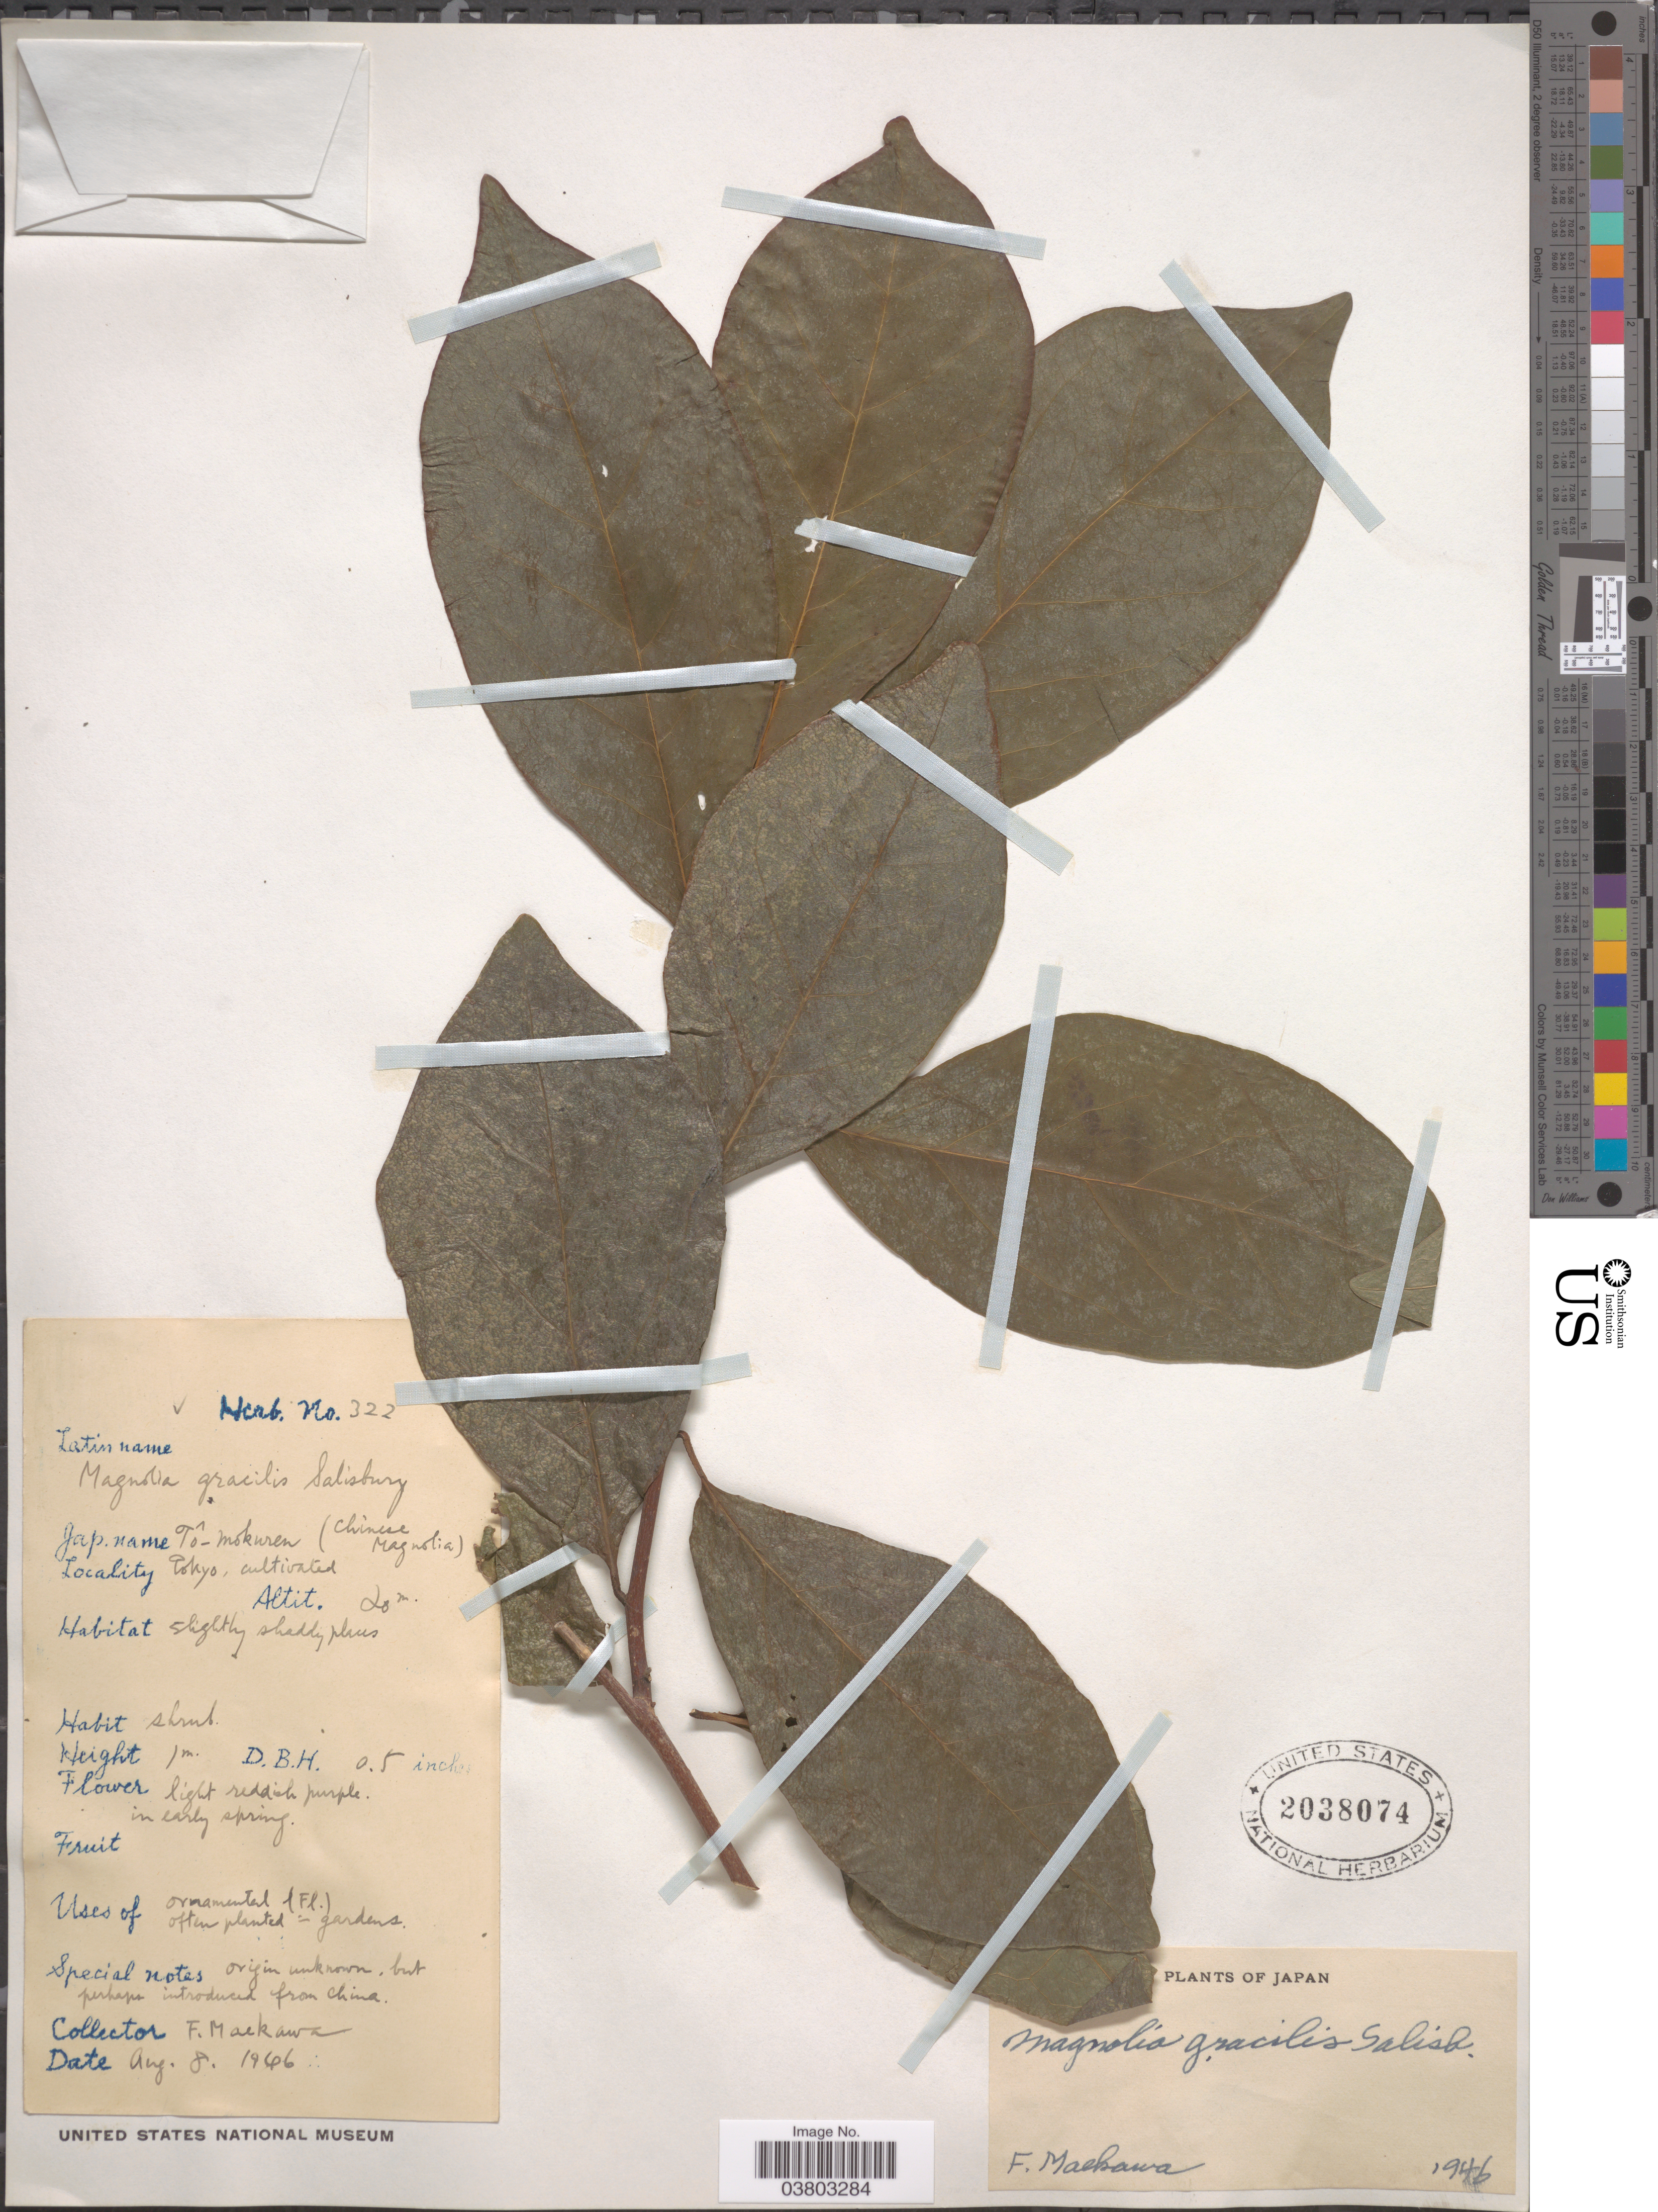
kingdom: Plantae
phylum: Tracheophyta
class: Magnoliopsida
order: Magnoliales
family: Magnoliaceae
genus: Magnolia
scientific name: Magnolia gracilis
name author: Salisb.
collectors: F. Maikawa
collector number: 322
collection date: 1946-08-08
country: Japan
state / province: Tokyo, Federal City of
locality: Tokyo.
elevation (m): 20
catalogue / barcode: US 2038074